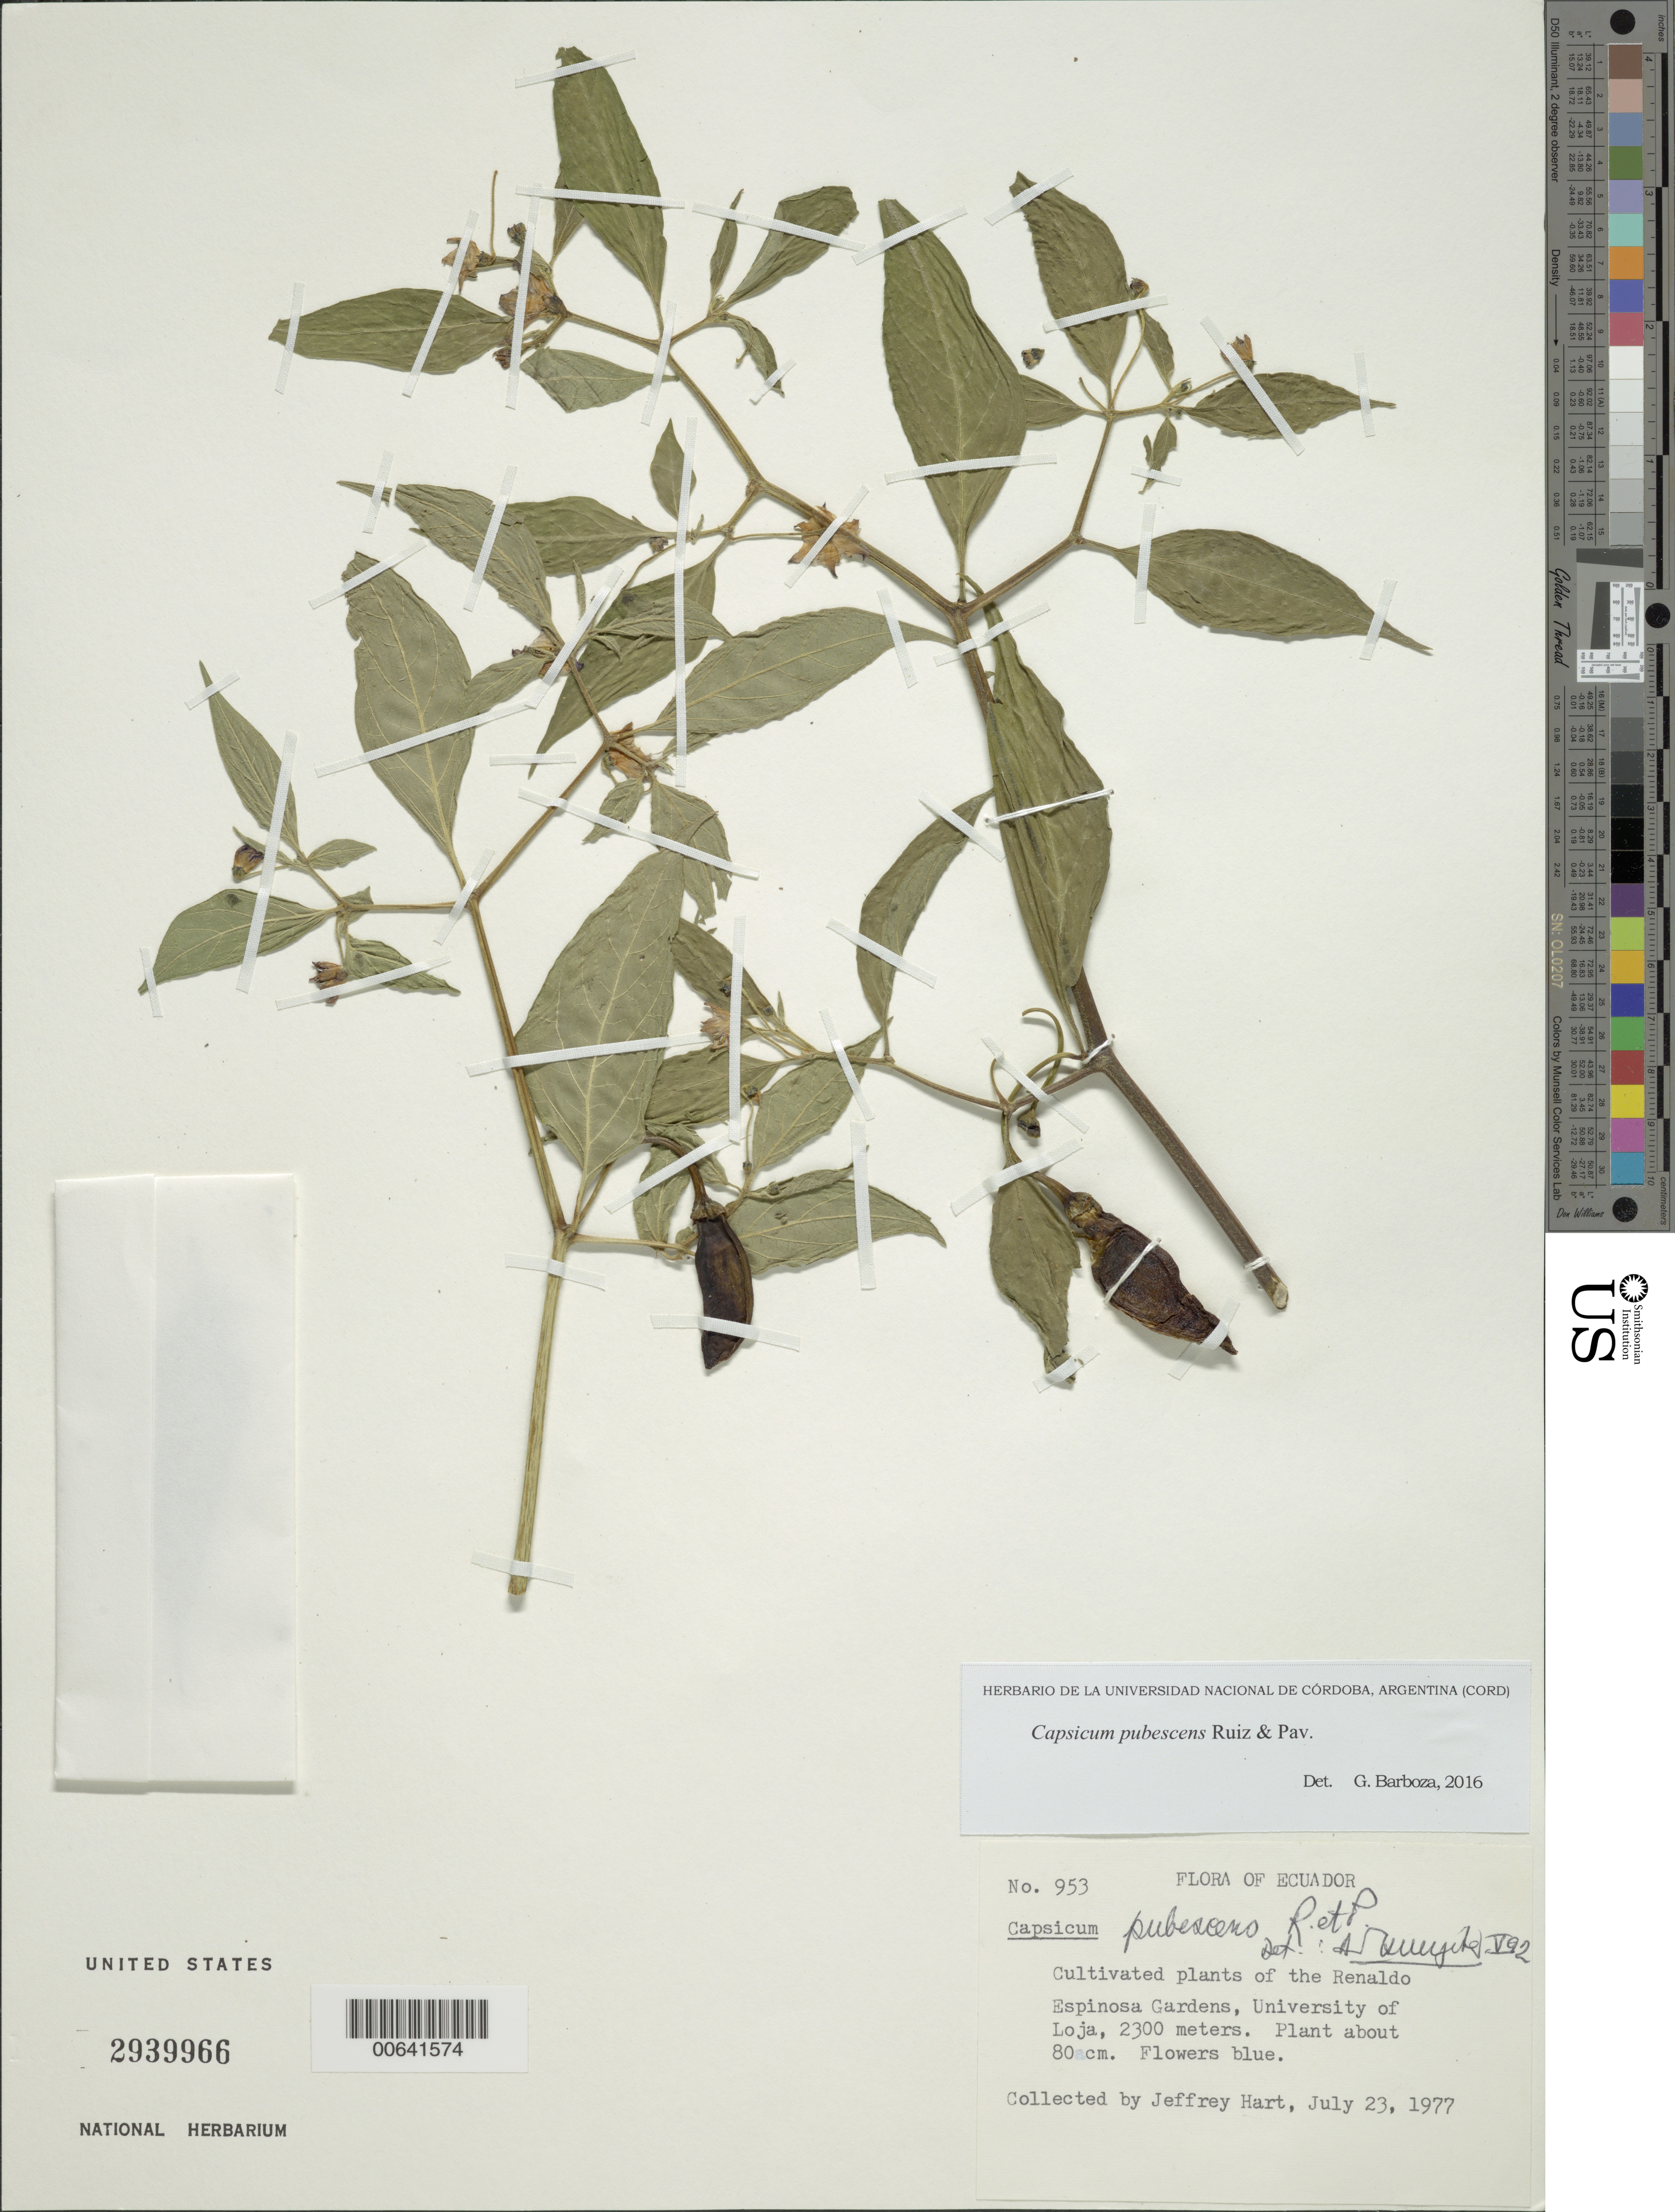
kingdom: Plantae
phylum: Tracheophyta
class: Magnoliopsida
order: Solanales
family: Solanaceae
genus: Capsicum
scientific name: Capsicum pubescens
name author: Ruiz & Pav.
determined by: Barboza, G. E., (CORD), Museo Botanico - Cordoba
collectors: J. A. Hart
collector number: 953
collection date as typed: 23 Jul 1977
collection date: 1977-07-23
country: Ecuador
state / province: Loja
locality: Renaldo Espinosa Gardens, University of Loja.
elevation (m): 2300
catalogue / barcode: US 2939966